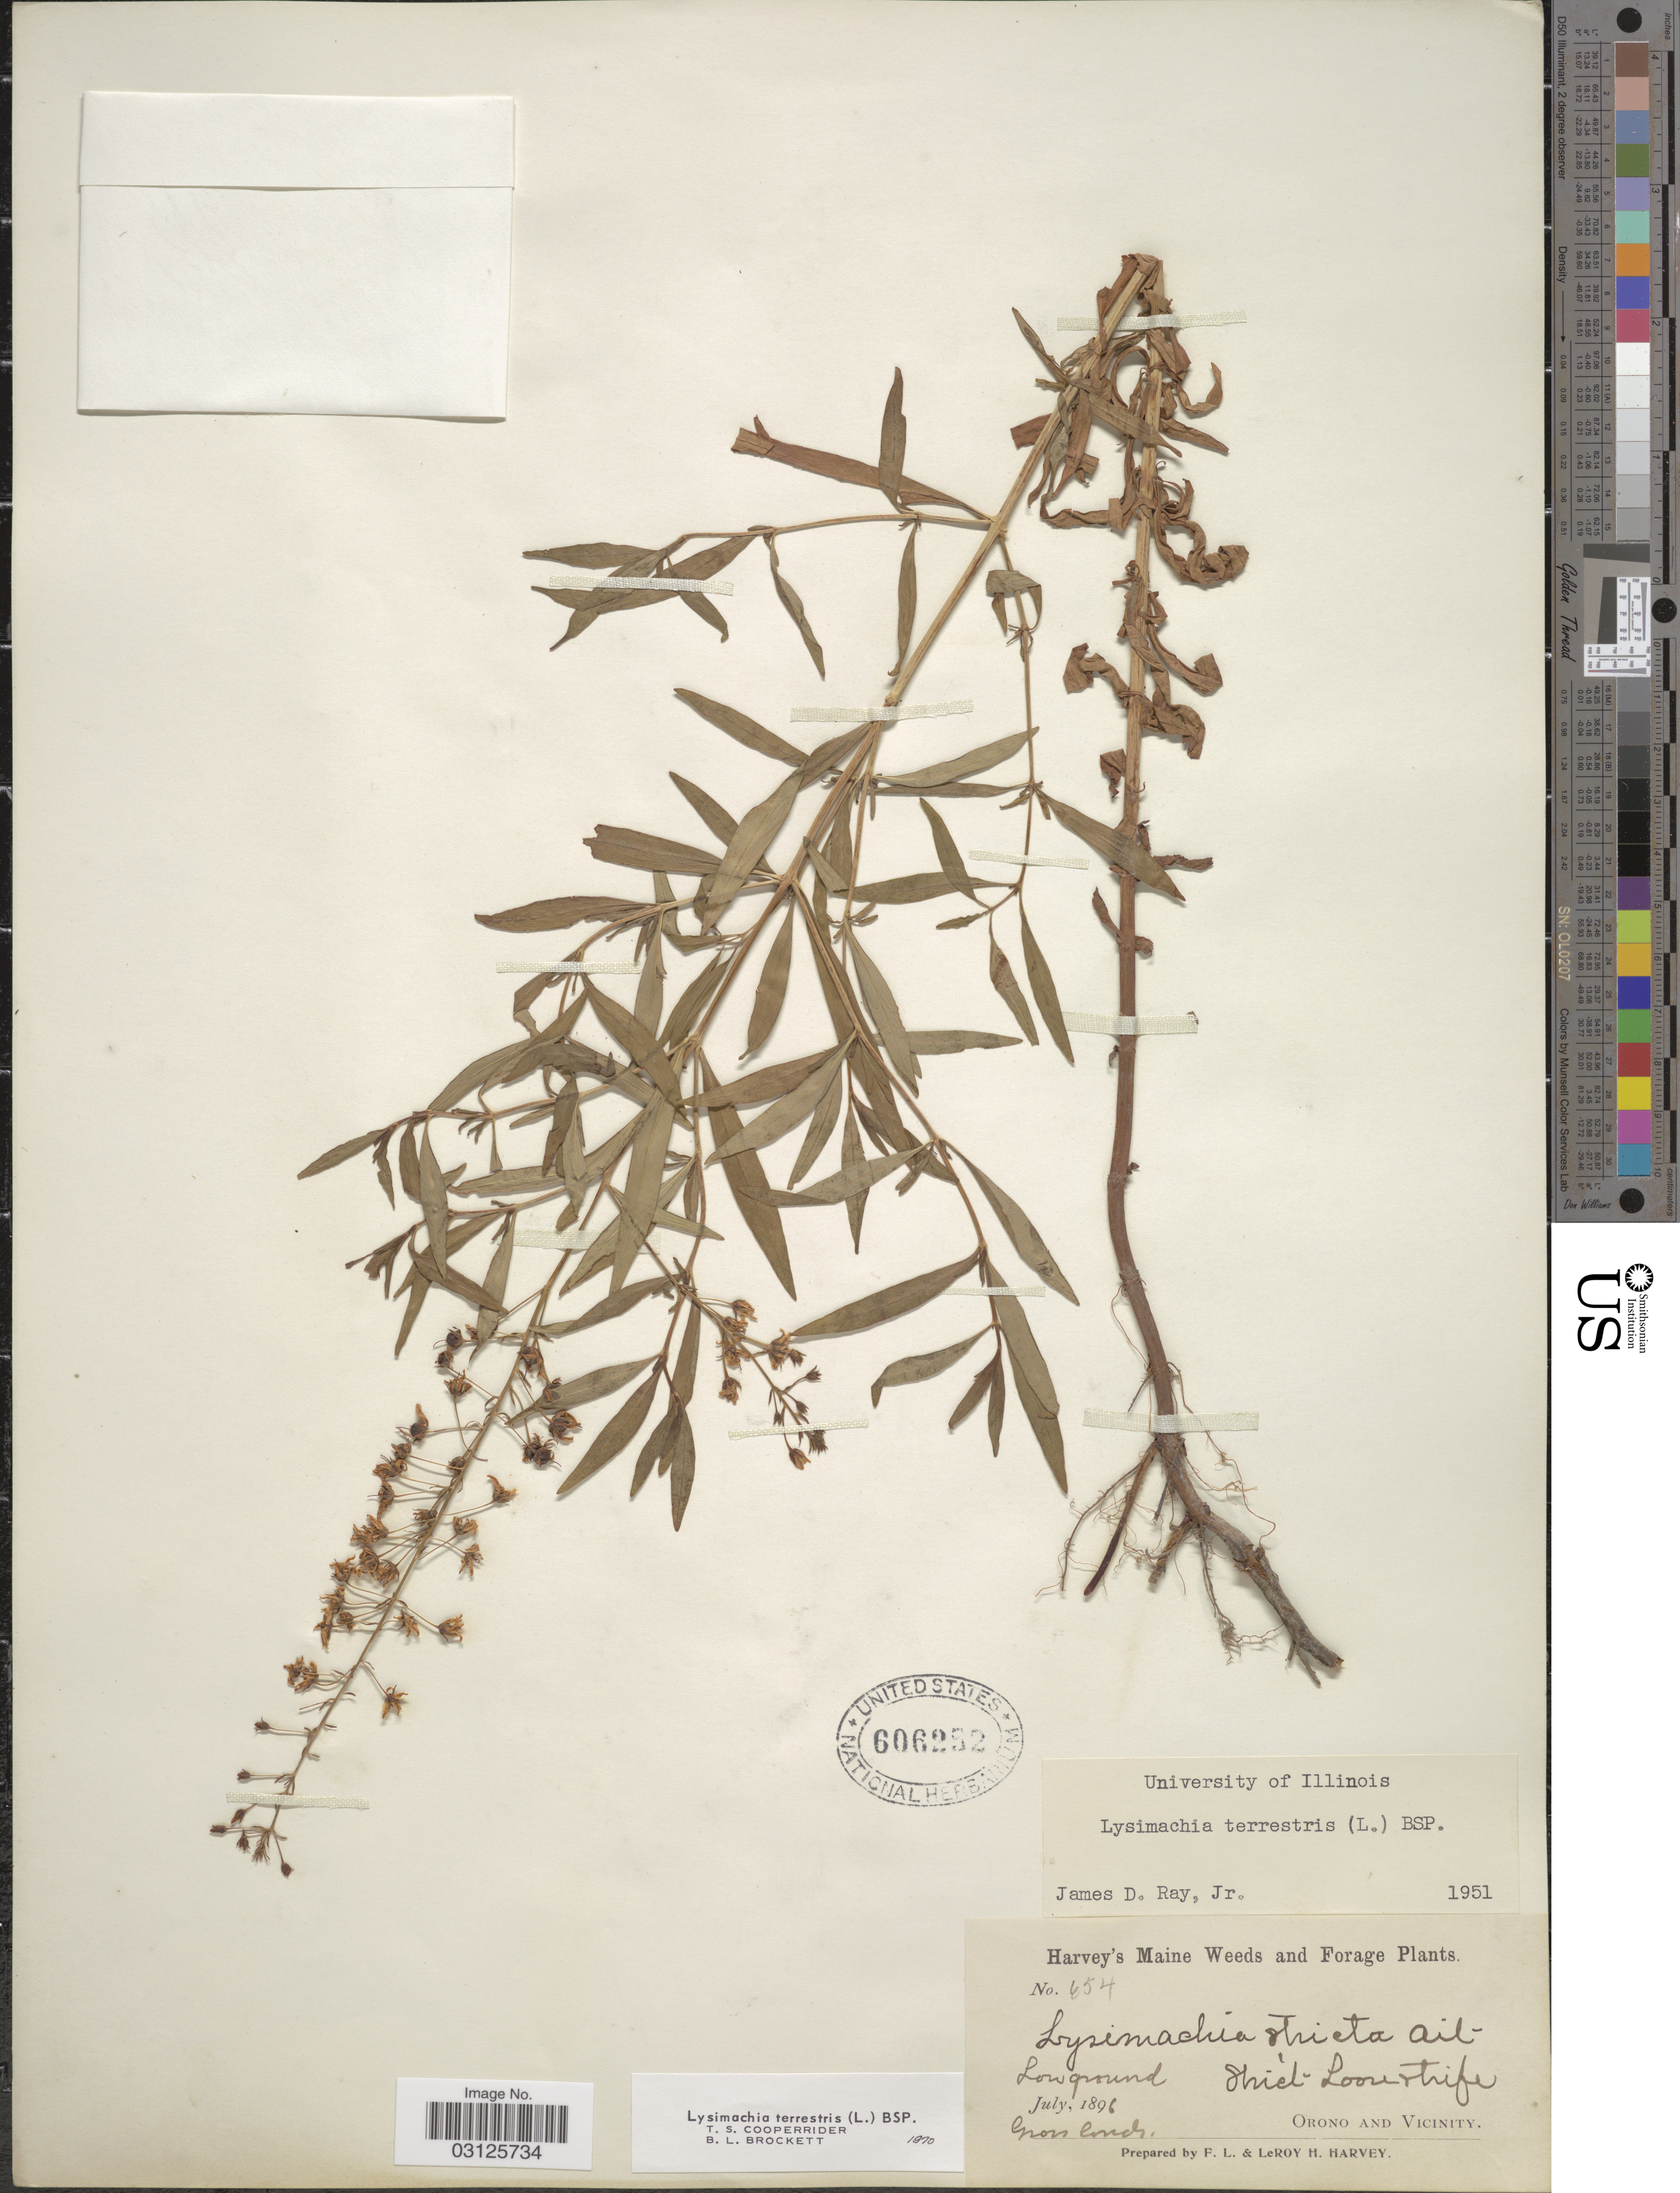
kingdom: Plantae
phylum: Tracheophyta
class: Magnoliopsida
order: Ericales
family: Primulaceae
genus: Lysimachia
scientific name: Lysimachia terrestris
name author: (L.) Britton, Stearns & Poggenb.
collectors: F. L. Harvey & L. H. Harvey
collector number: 654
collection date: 1896-07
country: United States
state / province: Maine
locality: Orono and Vicinity.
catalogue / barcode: US 606252